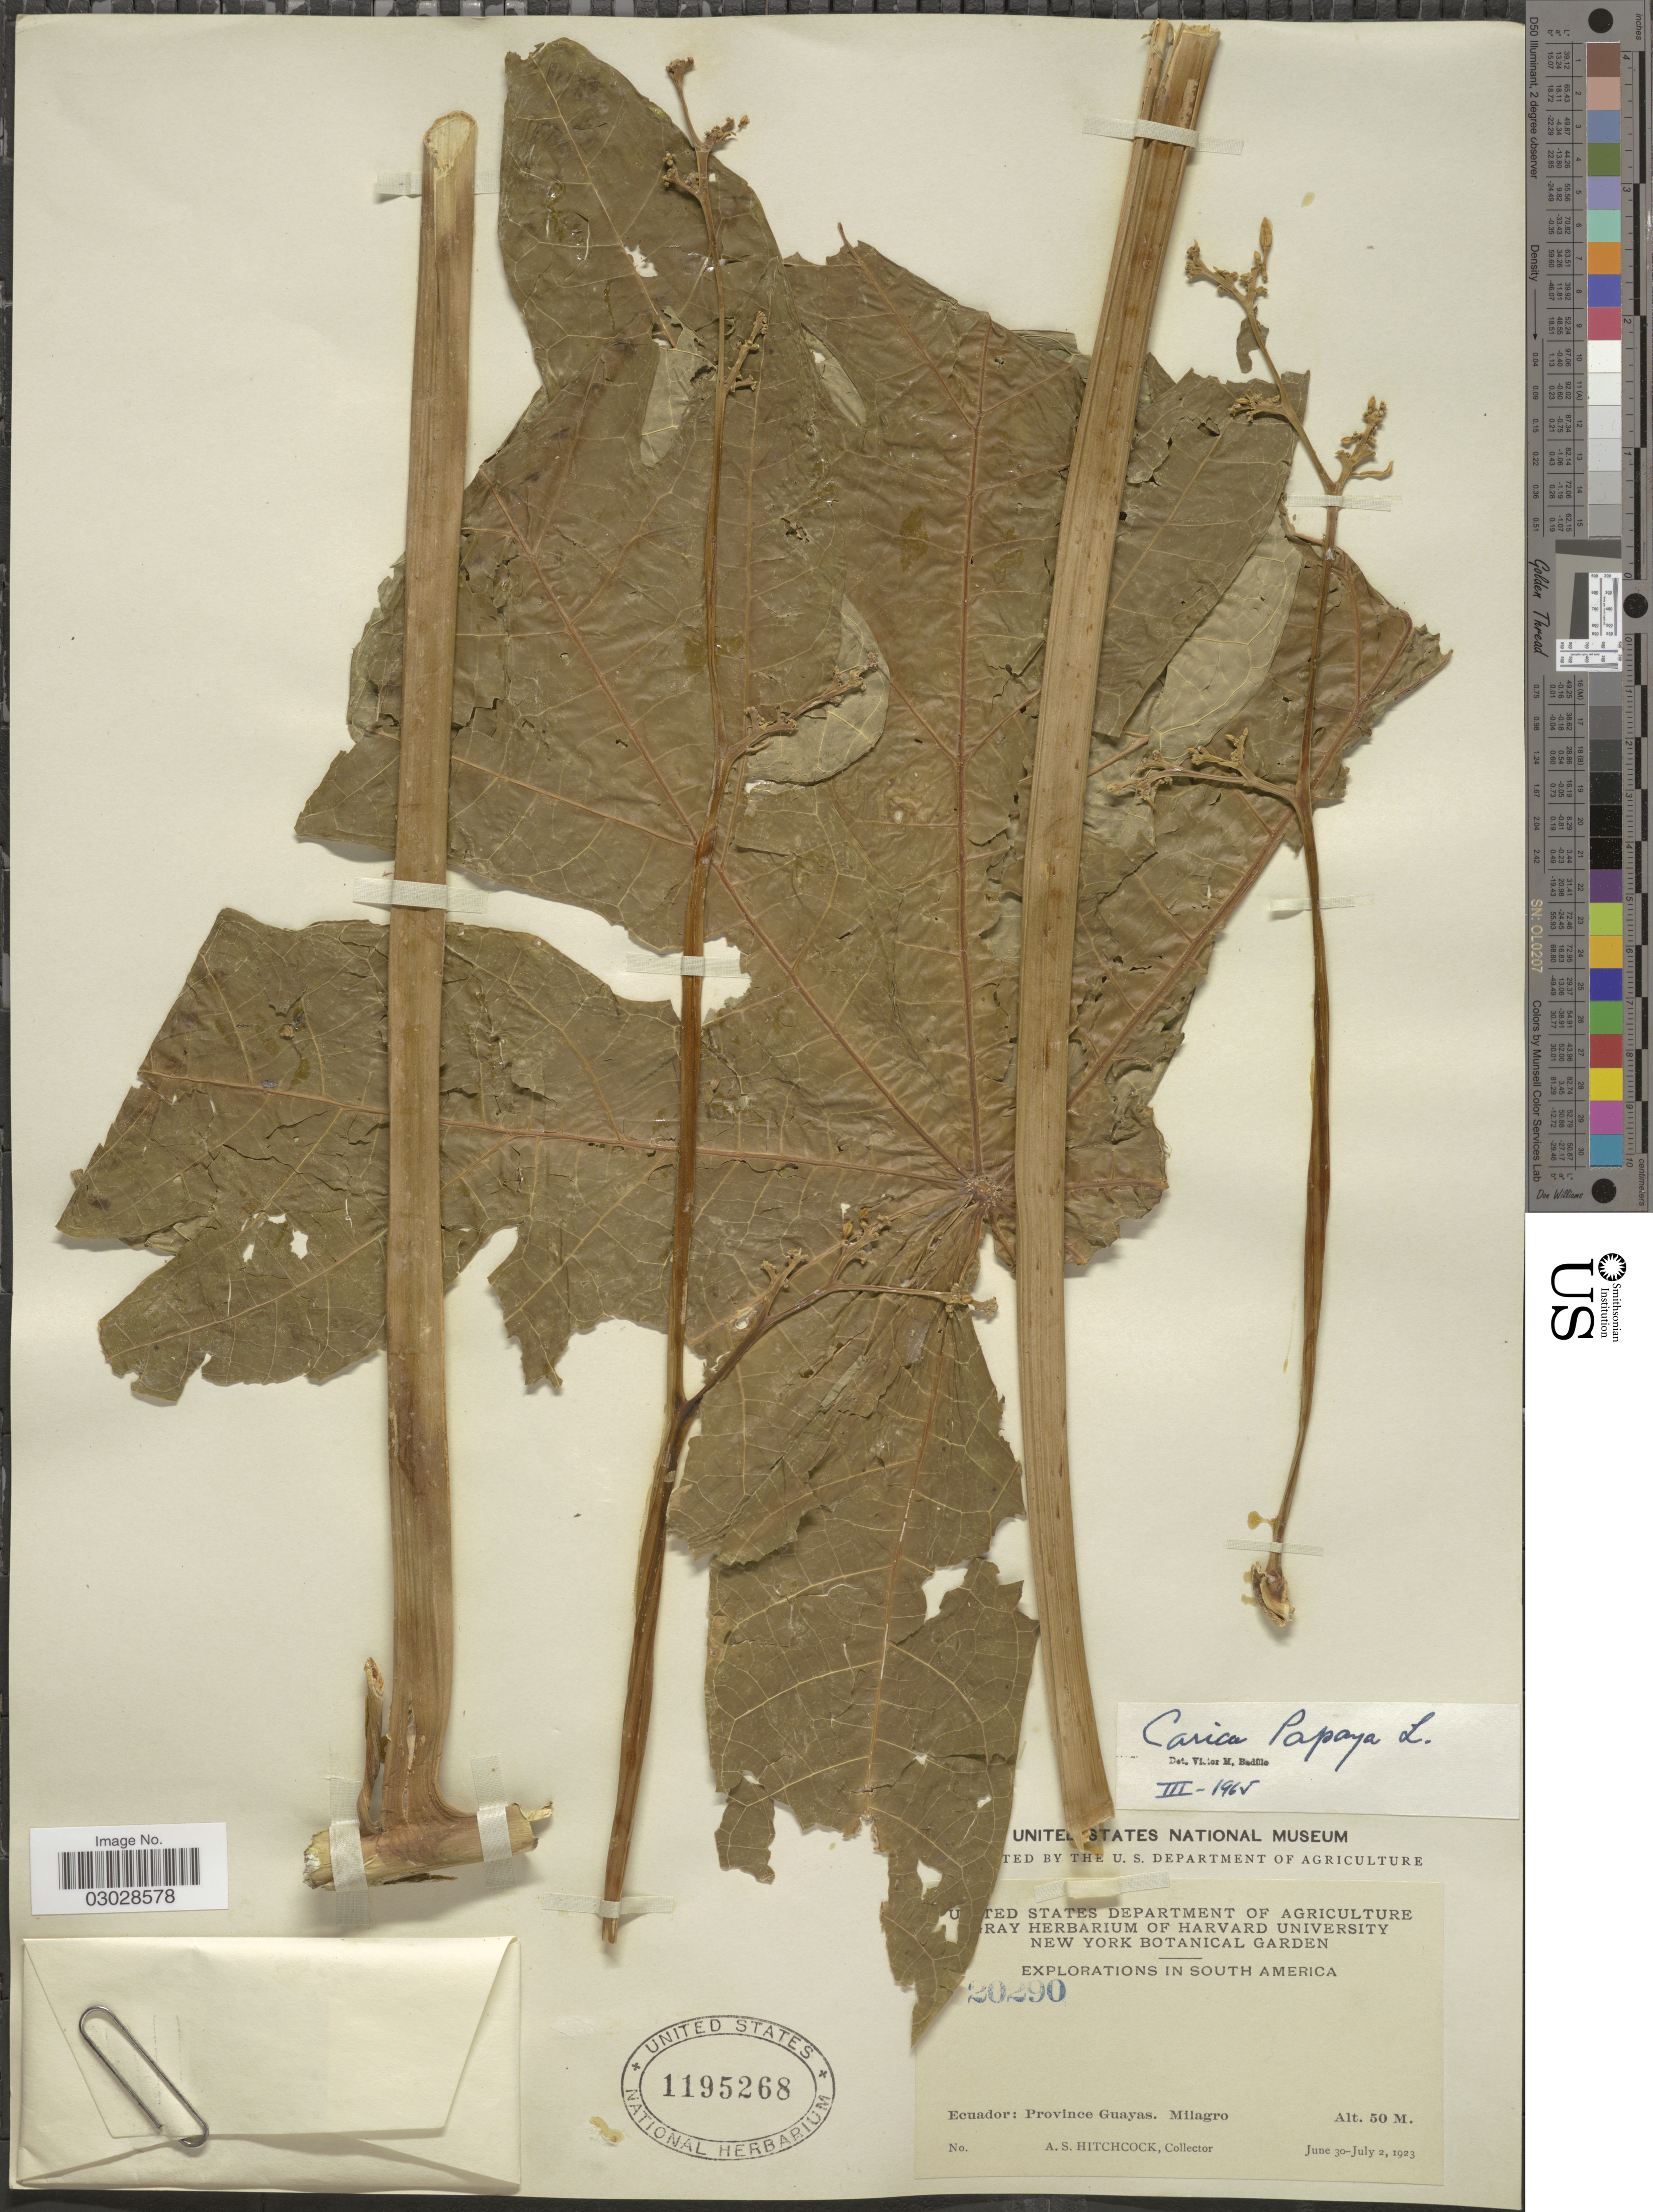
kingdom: Plantae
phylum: Tracheophyta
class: Magnoliopsida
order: Brassicales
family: Caricaceae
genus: Carica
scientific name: Carica papaya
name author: L.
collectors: A. S. Hitchcock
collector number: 20290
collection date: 1923-06-30/1923-07-02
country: Ecuador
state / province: Guayas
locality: Milagro.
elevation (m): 50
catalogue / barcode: US 1195268